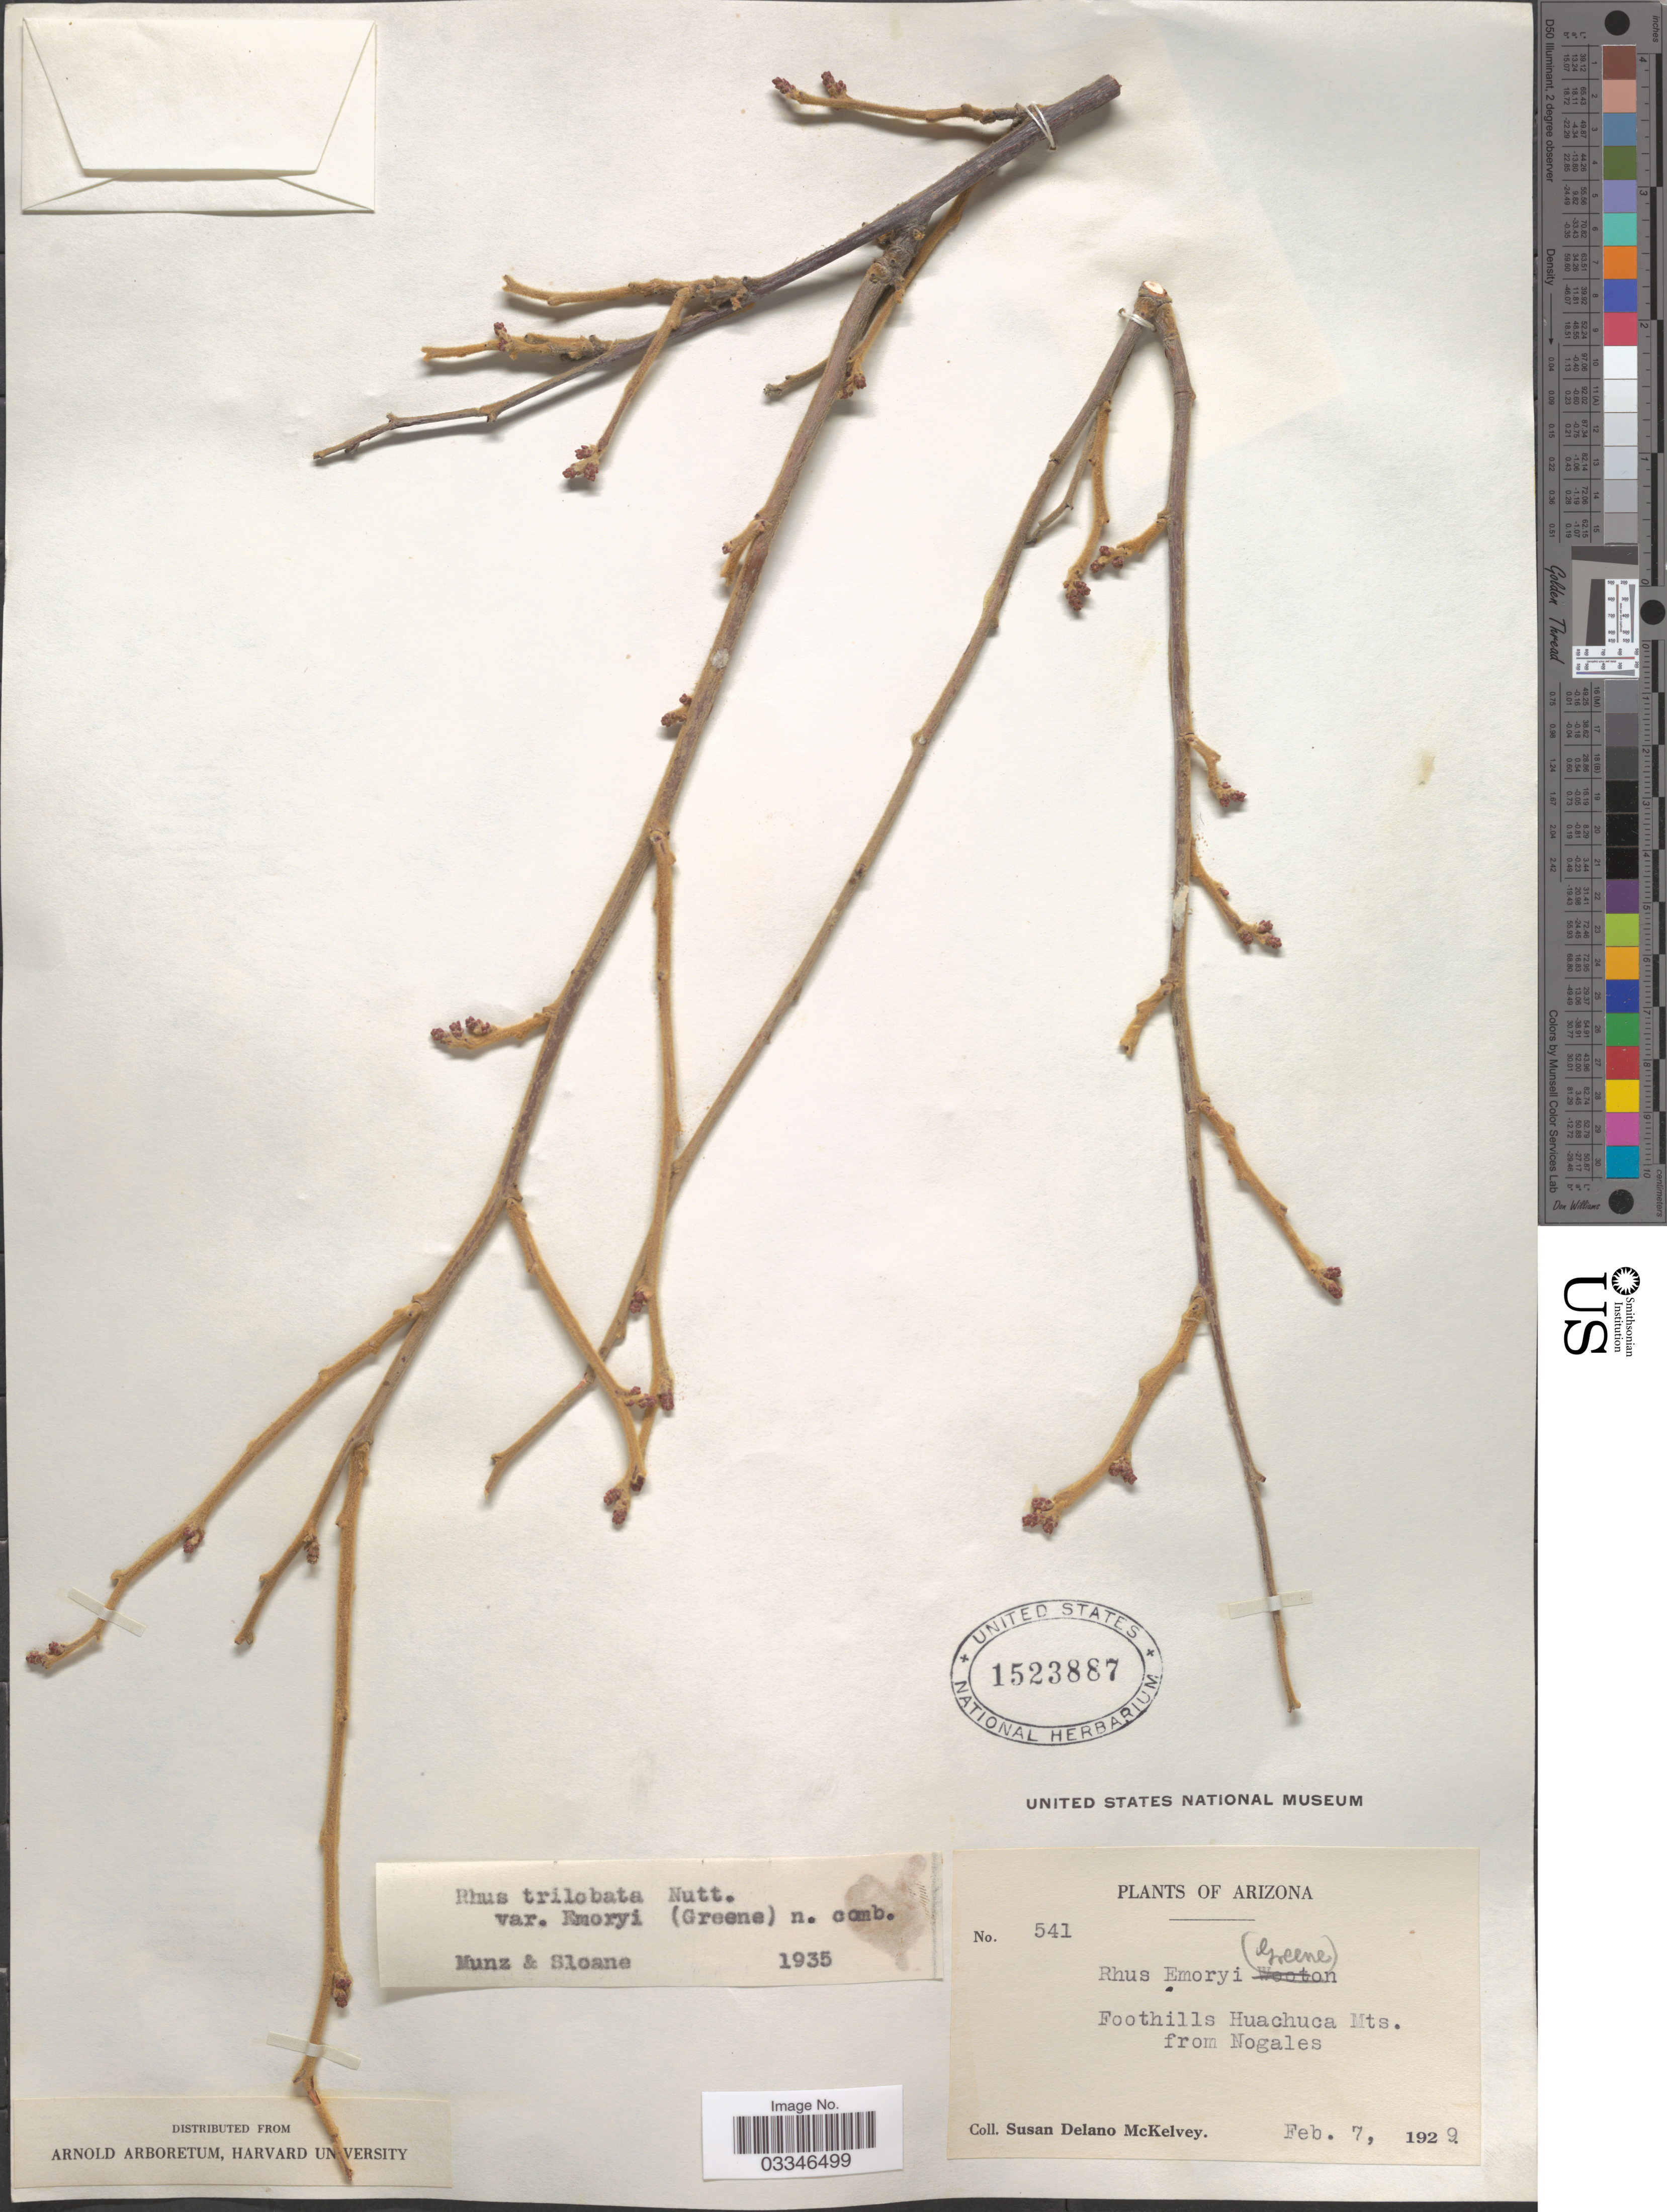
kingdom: Plantae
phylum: Tracheophyta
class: Magnoliopsida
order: Sapindales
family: Anacardiaceae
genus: Rhus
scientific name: Rhus trilobata var. pilosissima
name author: Engl.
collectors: S. A. McKelvey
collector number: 541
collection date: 1929-02-07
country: United States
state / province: Arizona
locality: Foothills Huachuca Mts., from Nogales.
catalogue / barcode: US 1523887